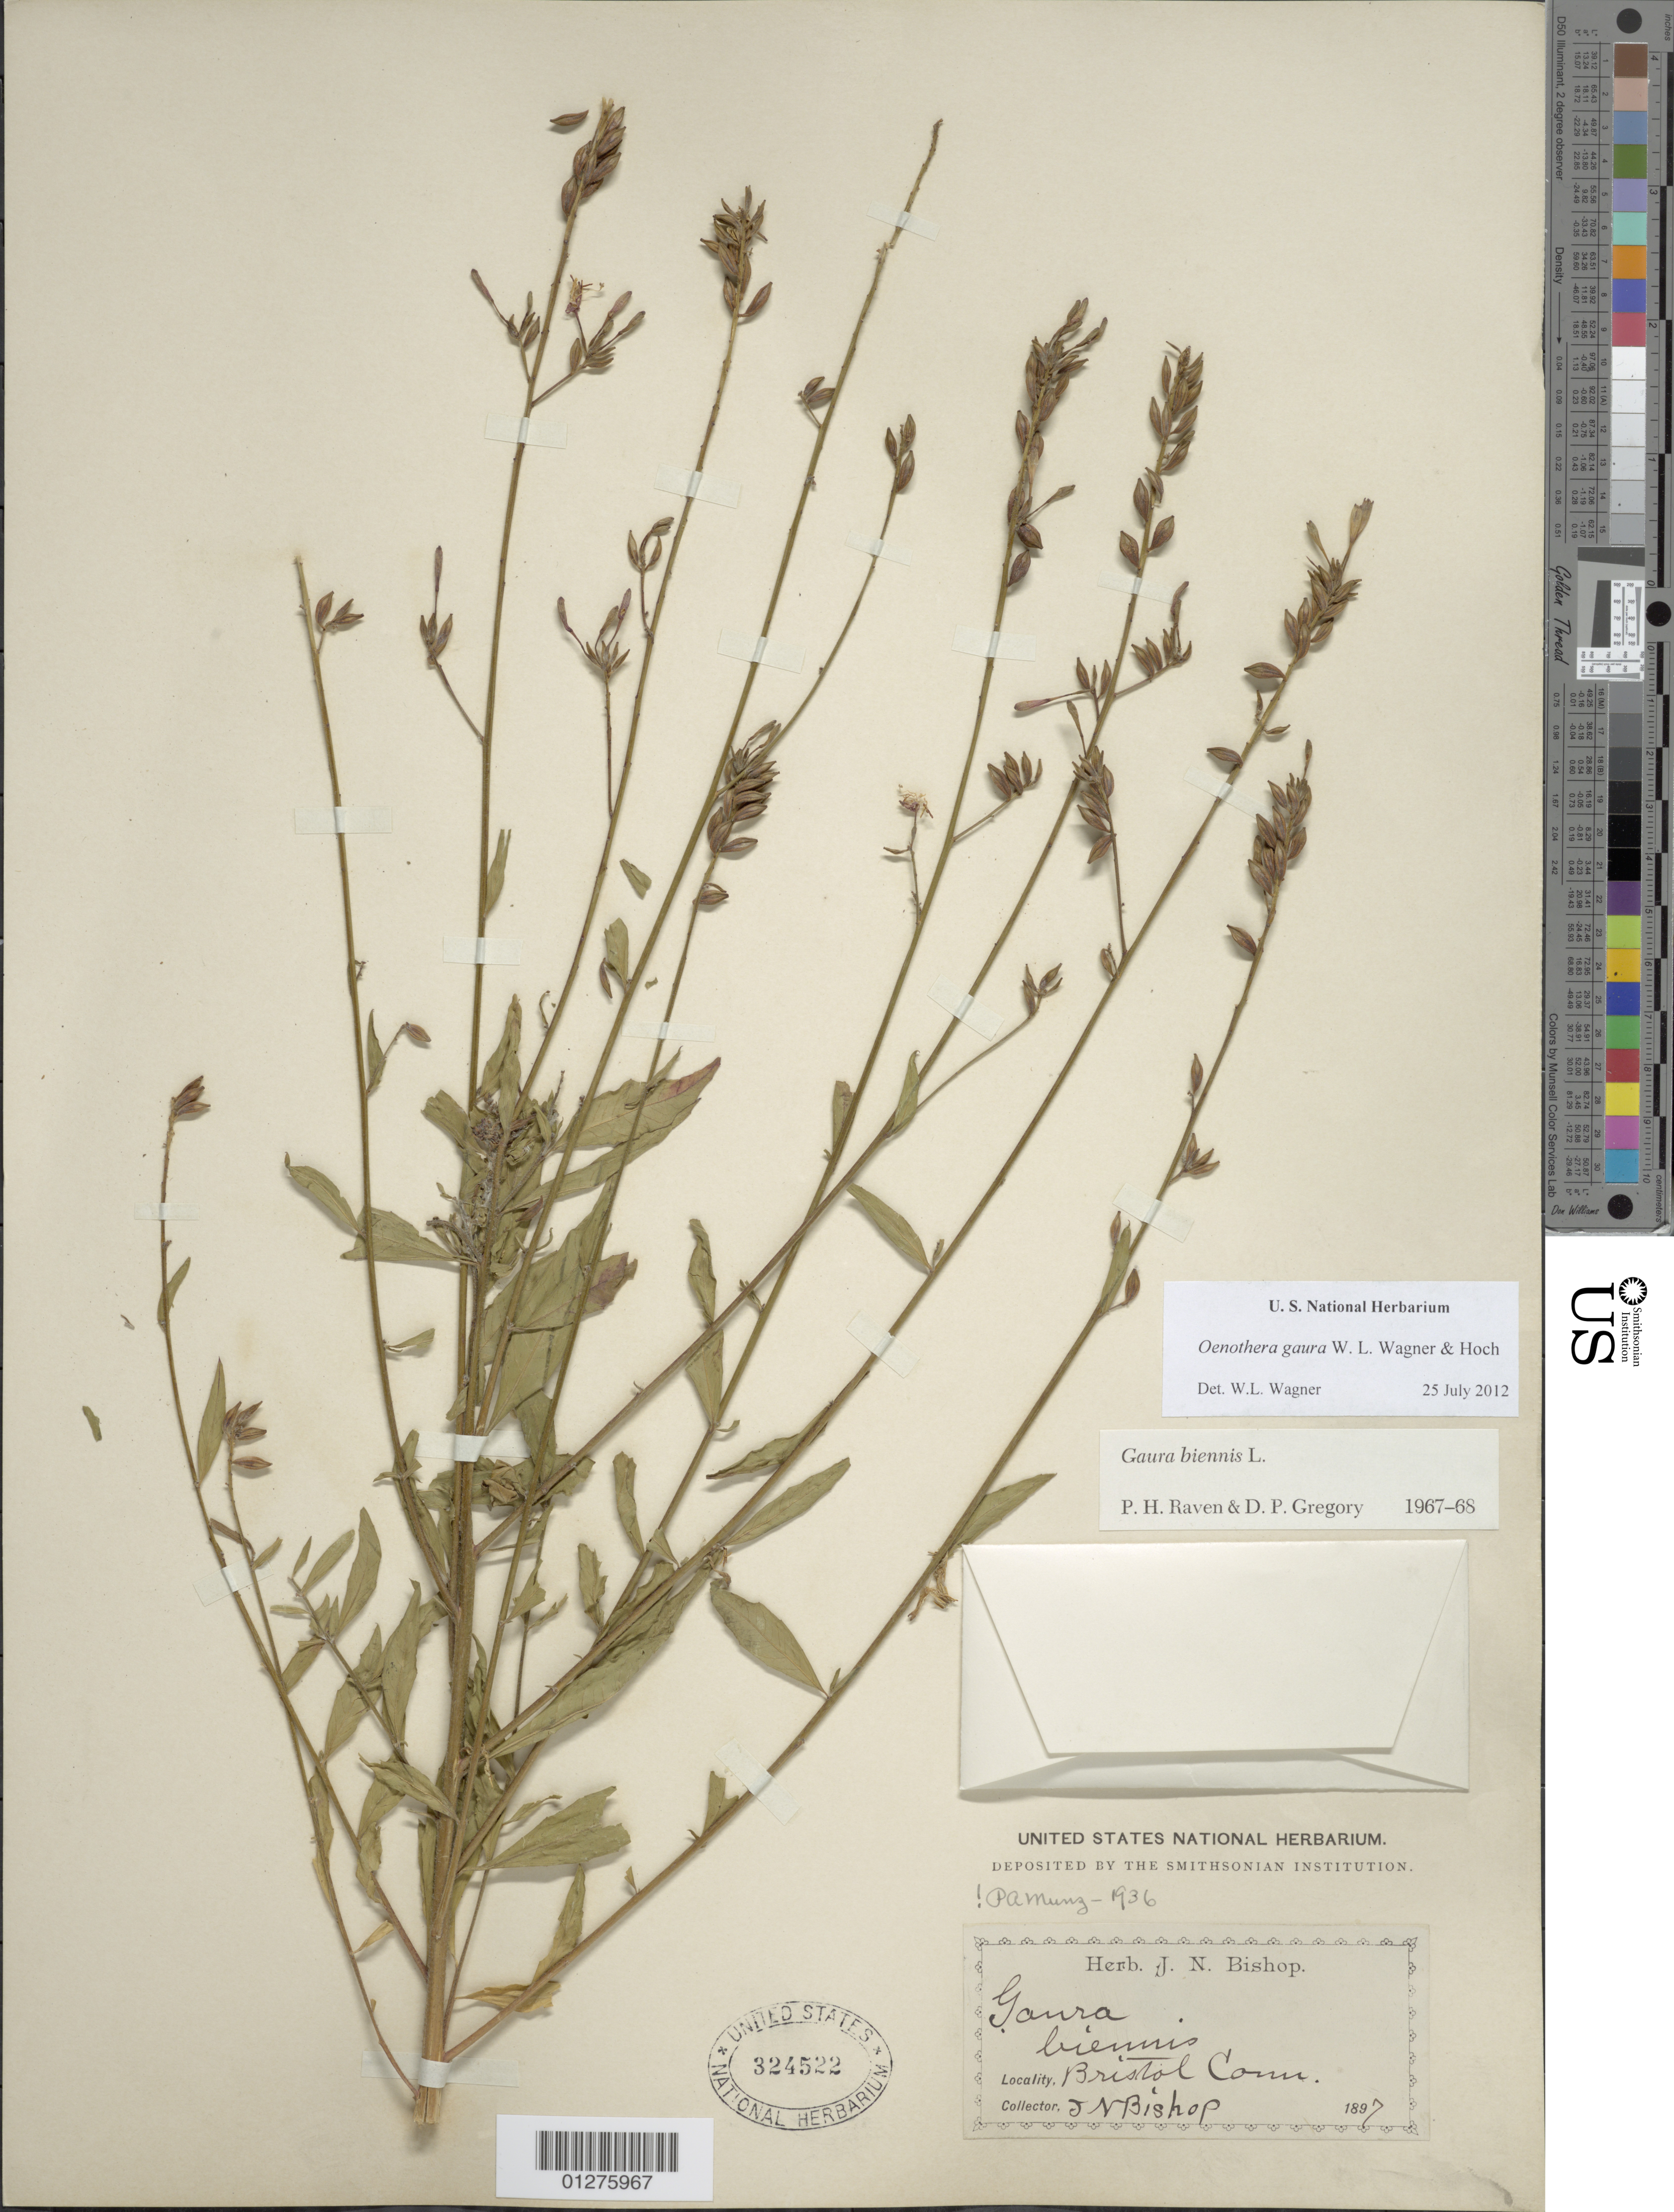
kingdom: Plantae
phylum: Tracheophyta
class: Magnoliopsida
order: Myrtales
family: Onagraceae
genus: Oenothera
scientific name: Oenothera gaura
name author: W.L. Wagner & Hoch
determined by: Wagner, W. L., (BOT), Smithsonian Institution - National Museum of Natural History (UNITED STATES)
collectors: J. Bishop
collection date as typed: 1897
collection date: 1897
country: United States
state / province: Connecticut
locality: Bristol.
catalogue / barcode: US 324522